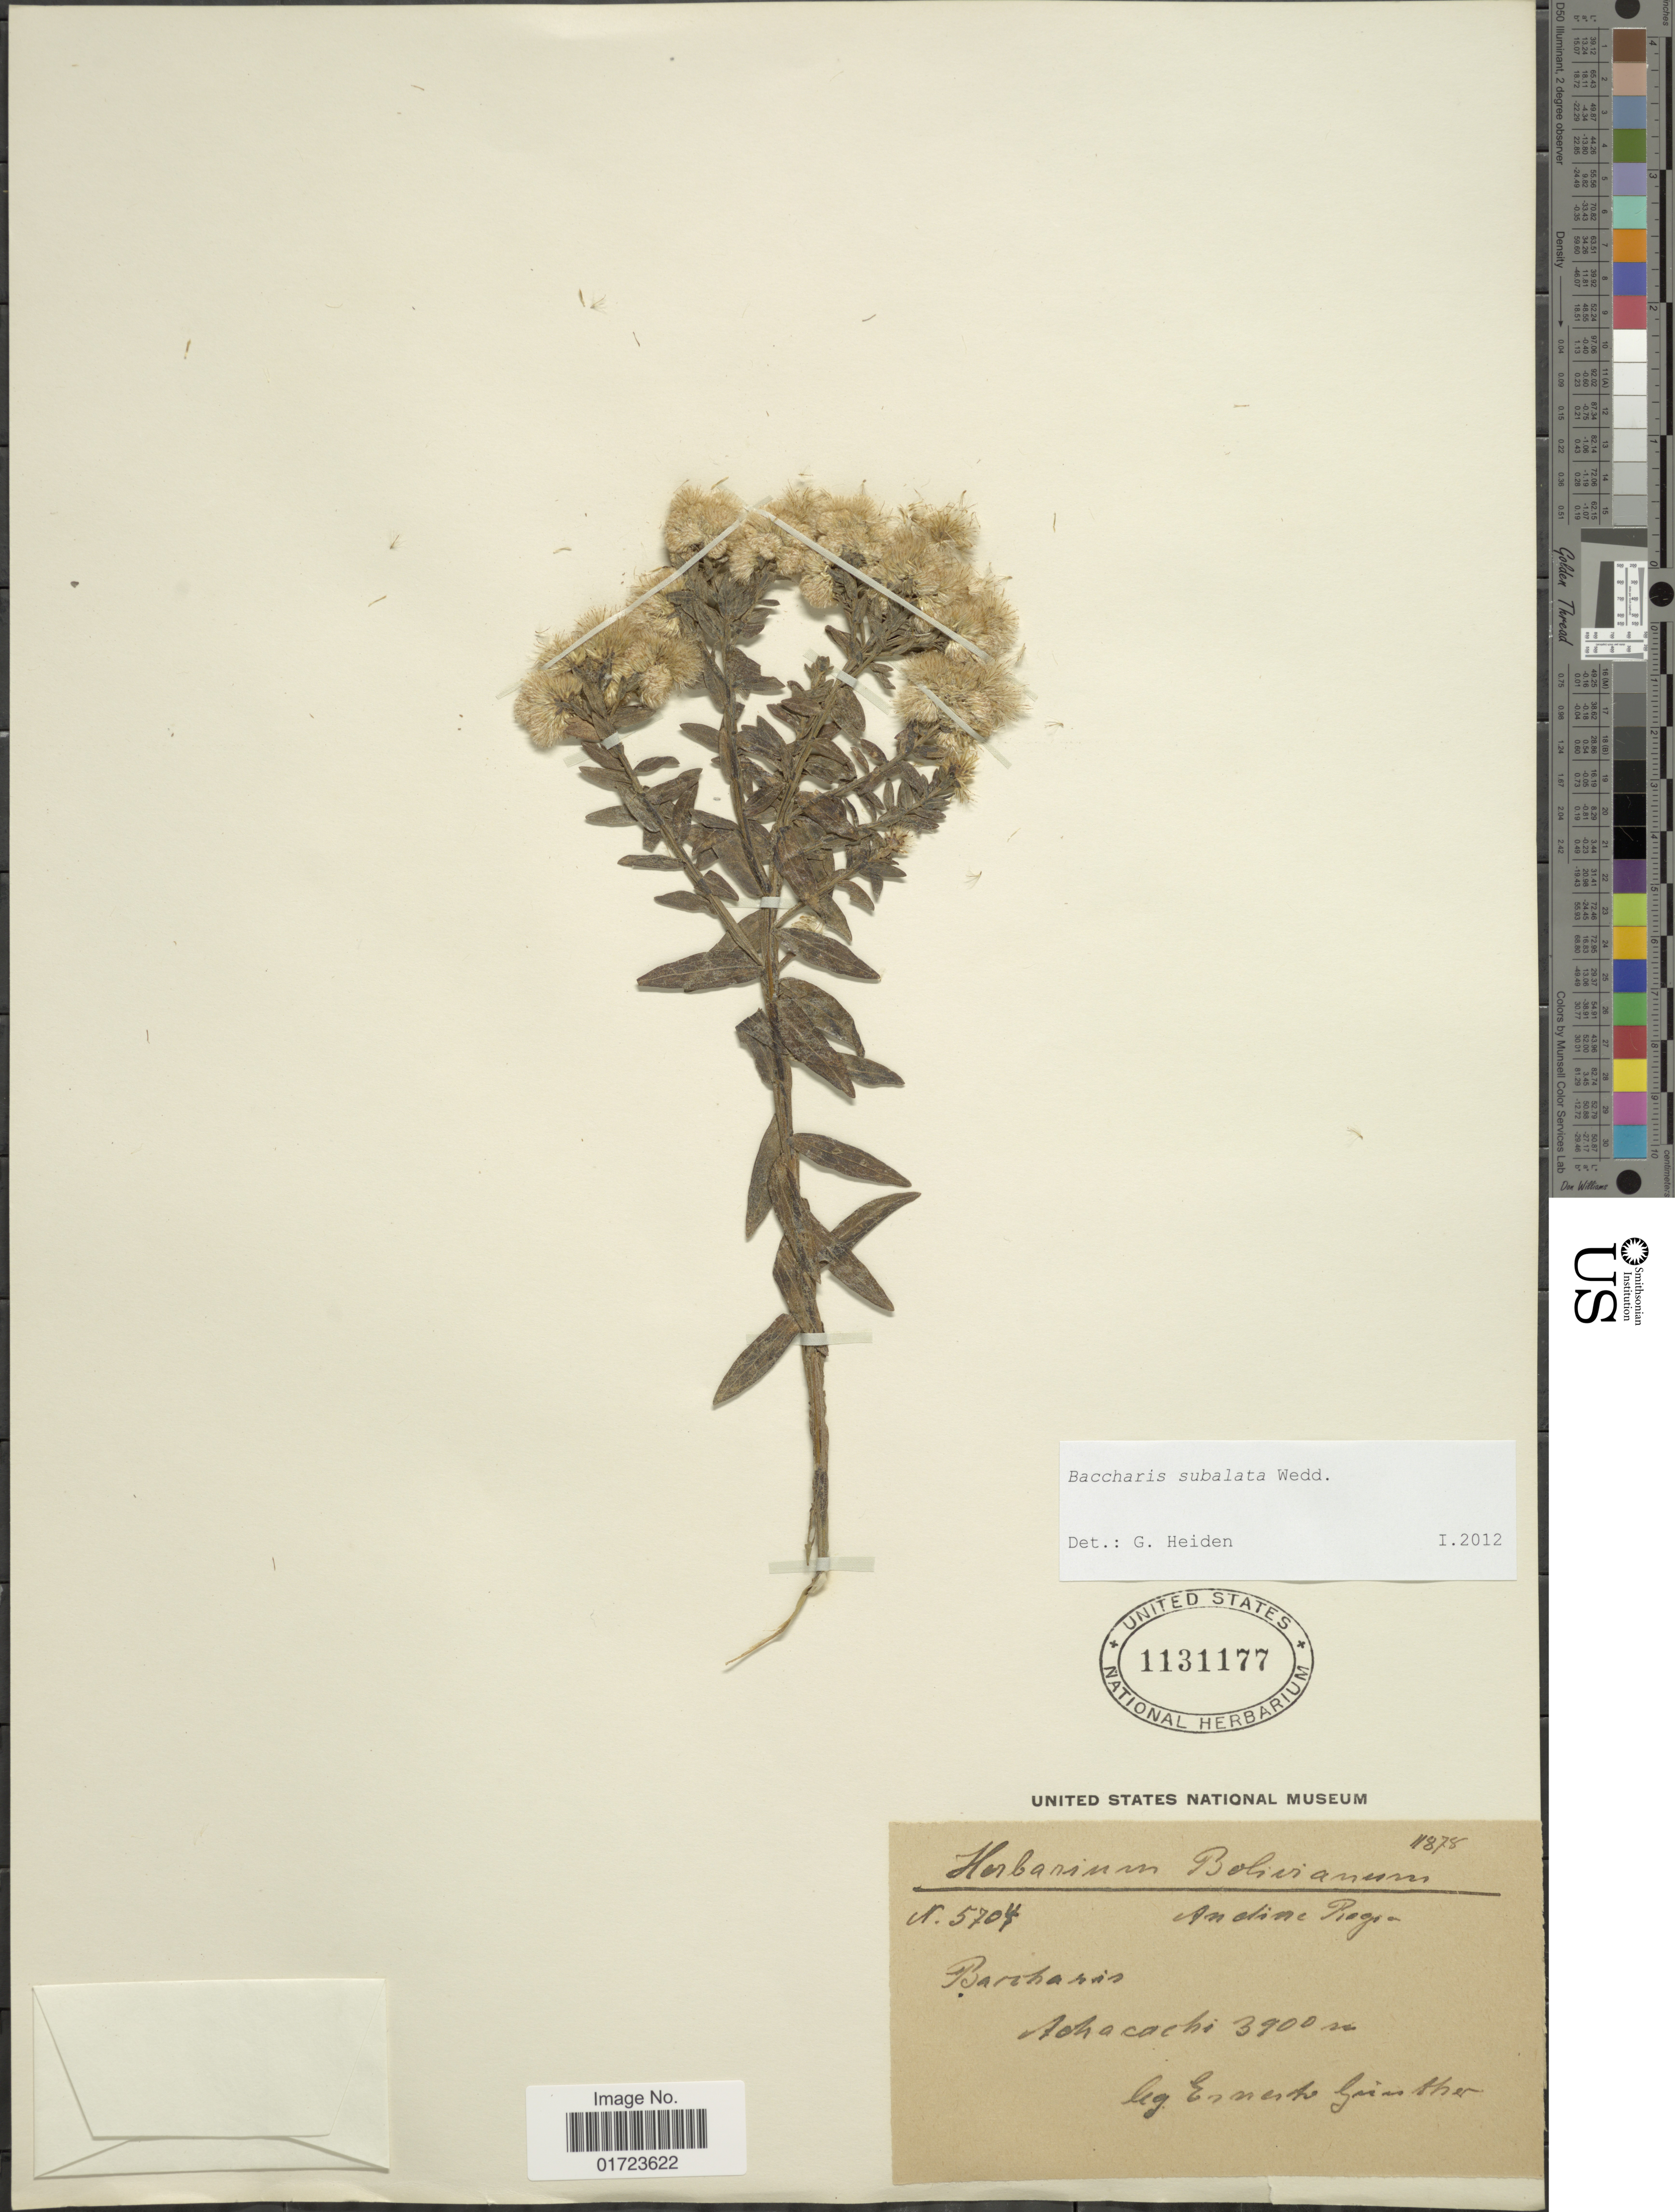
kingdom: Plantae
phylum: Tracheophyta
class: Magnoliopsida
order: Asterales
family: Asteraceae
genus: Baccharis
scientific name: Baccharis subalata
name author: Wedd.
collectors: E. Gunther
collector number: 5704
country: Bolivia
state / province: La Paz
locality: Region andina. Achacachi.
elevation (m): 3900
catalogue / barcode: US 1131177